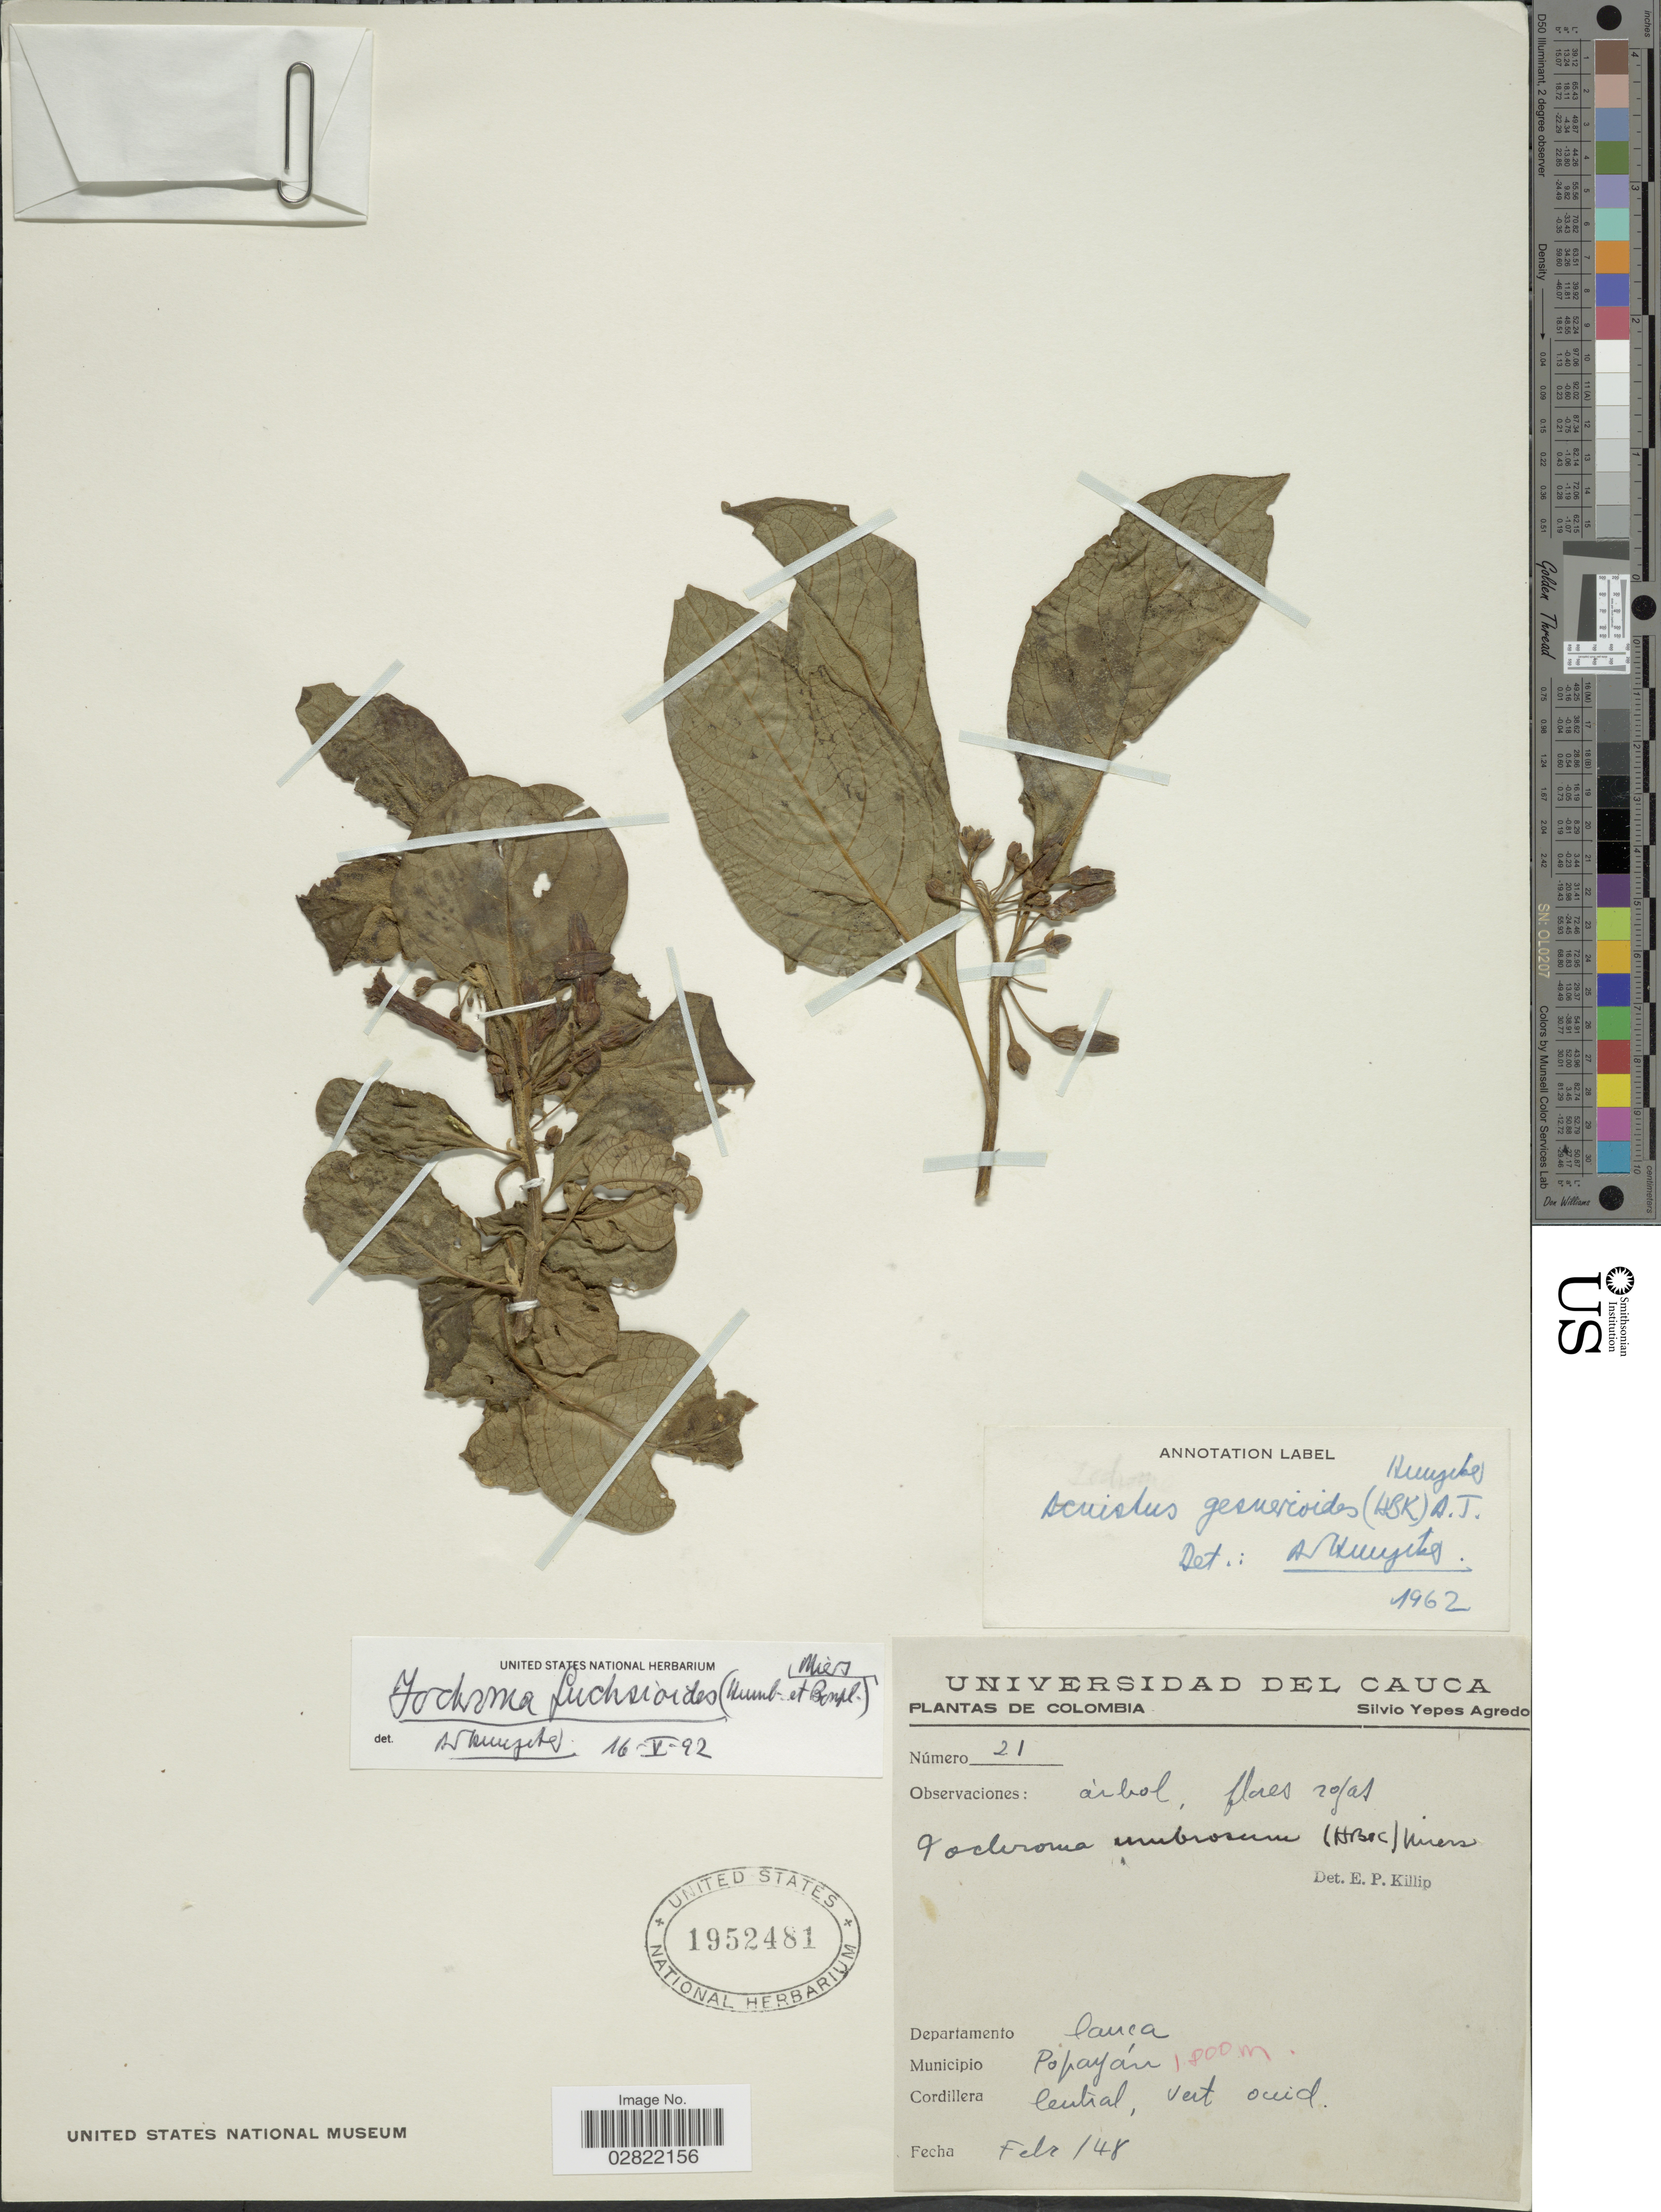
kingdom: Plantae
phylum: Tracheophyta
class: Magnoliopsida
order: Solanales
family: Solanaceae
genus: Iochroma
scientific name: Iochroma fuchsioides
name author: (Bonpl.) Miers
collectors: S. Yepes-Agredo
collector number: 21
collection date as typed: Transcribed d/m/y: /2/48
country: Colombia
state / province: Cauca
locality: Departamento Cauca, Municipio Popayán, Cordillera Central, vert occid.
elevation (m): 1800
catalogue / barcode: US 1952481